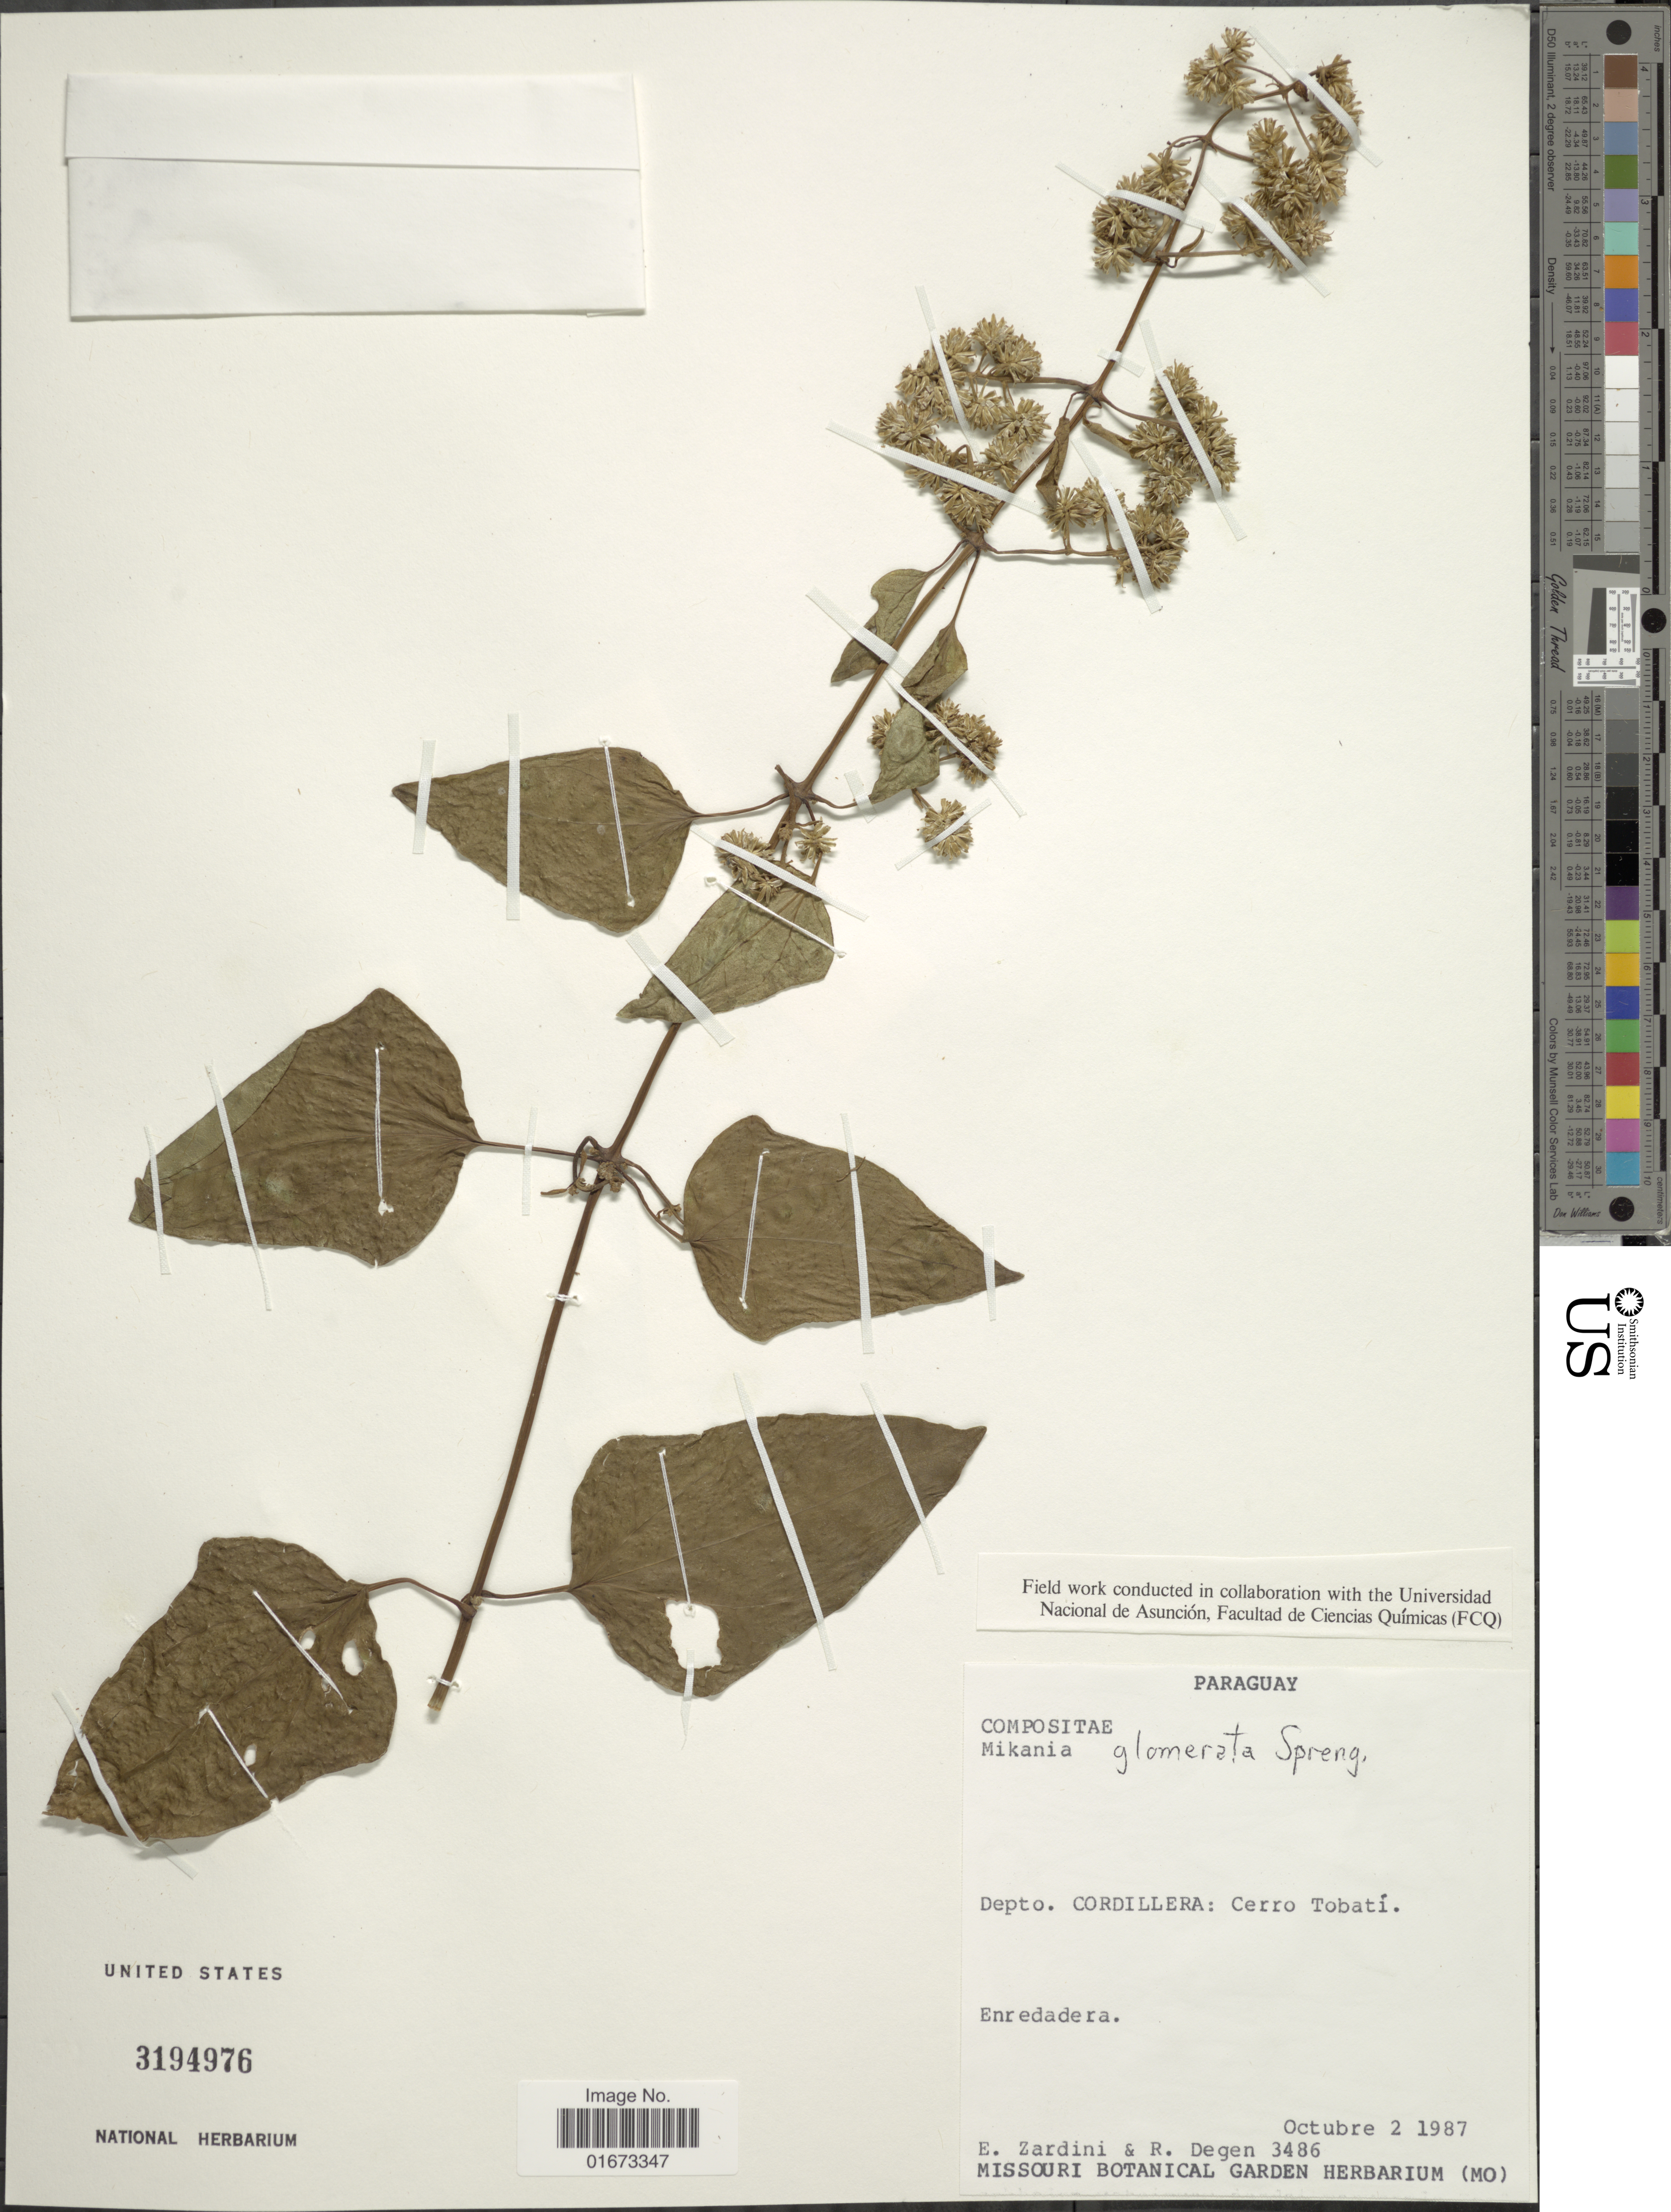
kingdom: Plantae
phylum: Tracheophyta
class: Magnoliopsida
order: Asterales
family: Asteraceae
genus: Mikania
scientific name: Mikania glomerata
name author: Spreng.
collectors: E. M. Zardini & R. Degen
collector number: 3486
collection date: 1987-10-02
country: Paraguay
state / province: Cordillera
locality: Depto. Cordillera: Cerro Tobatí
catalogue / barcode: US 3194976